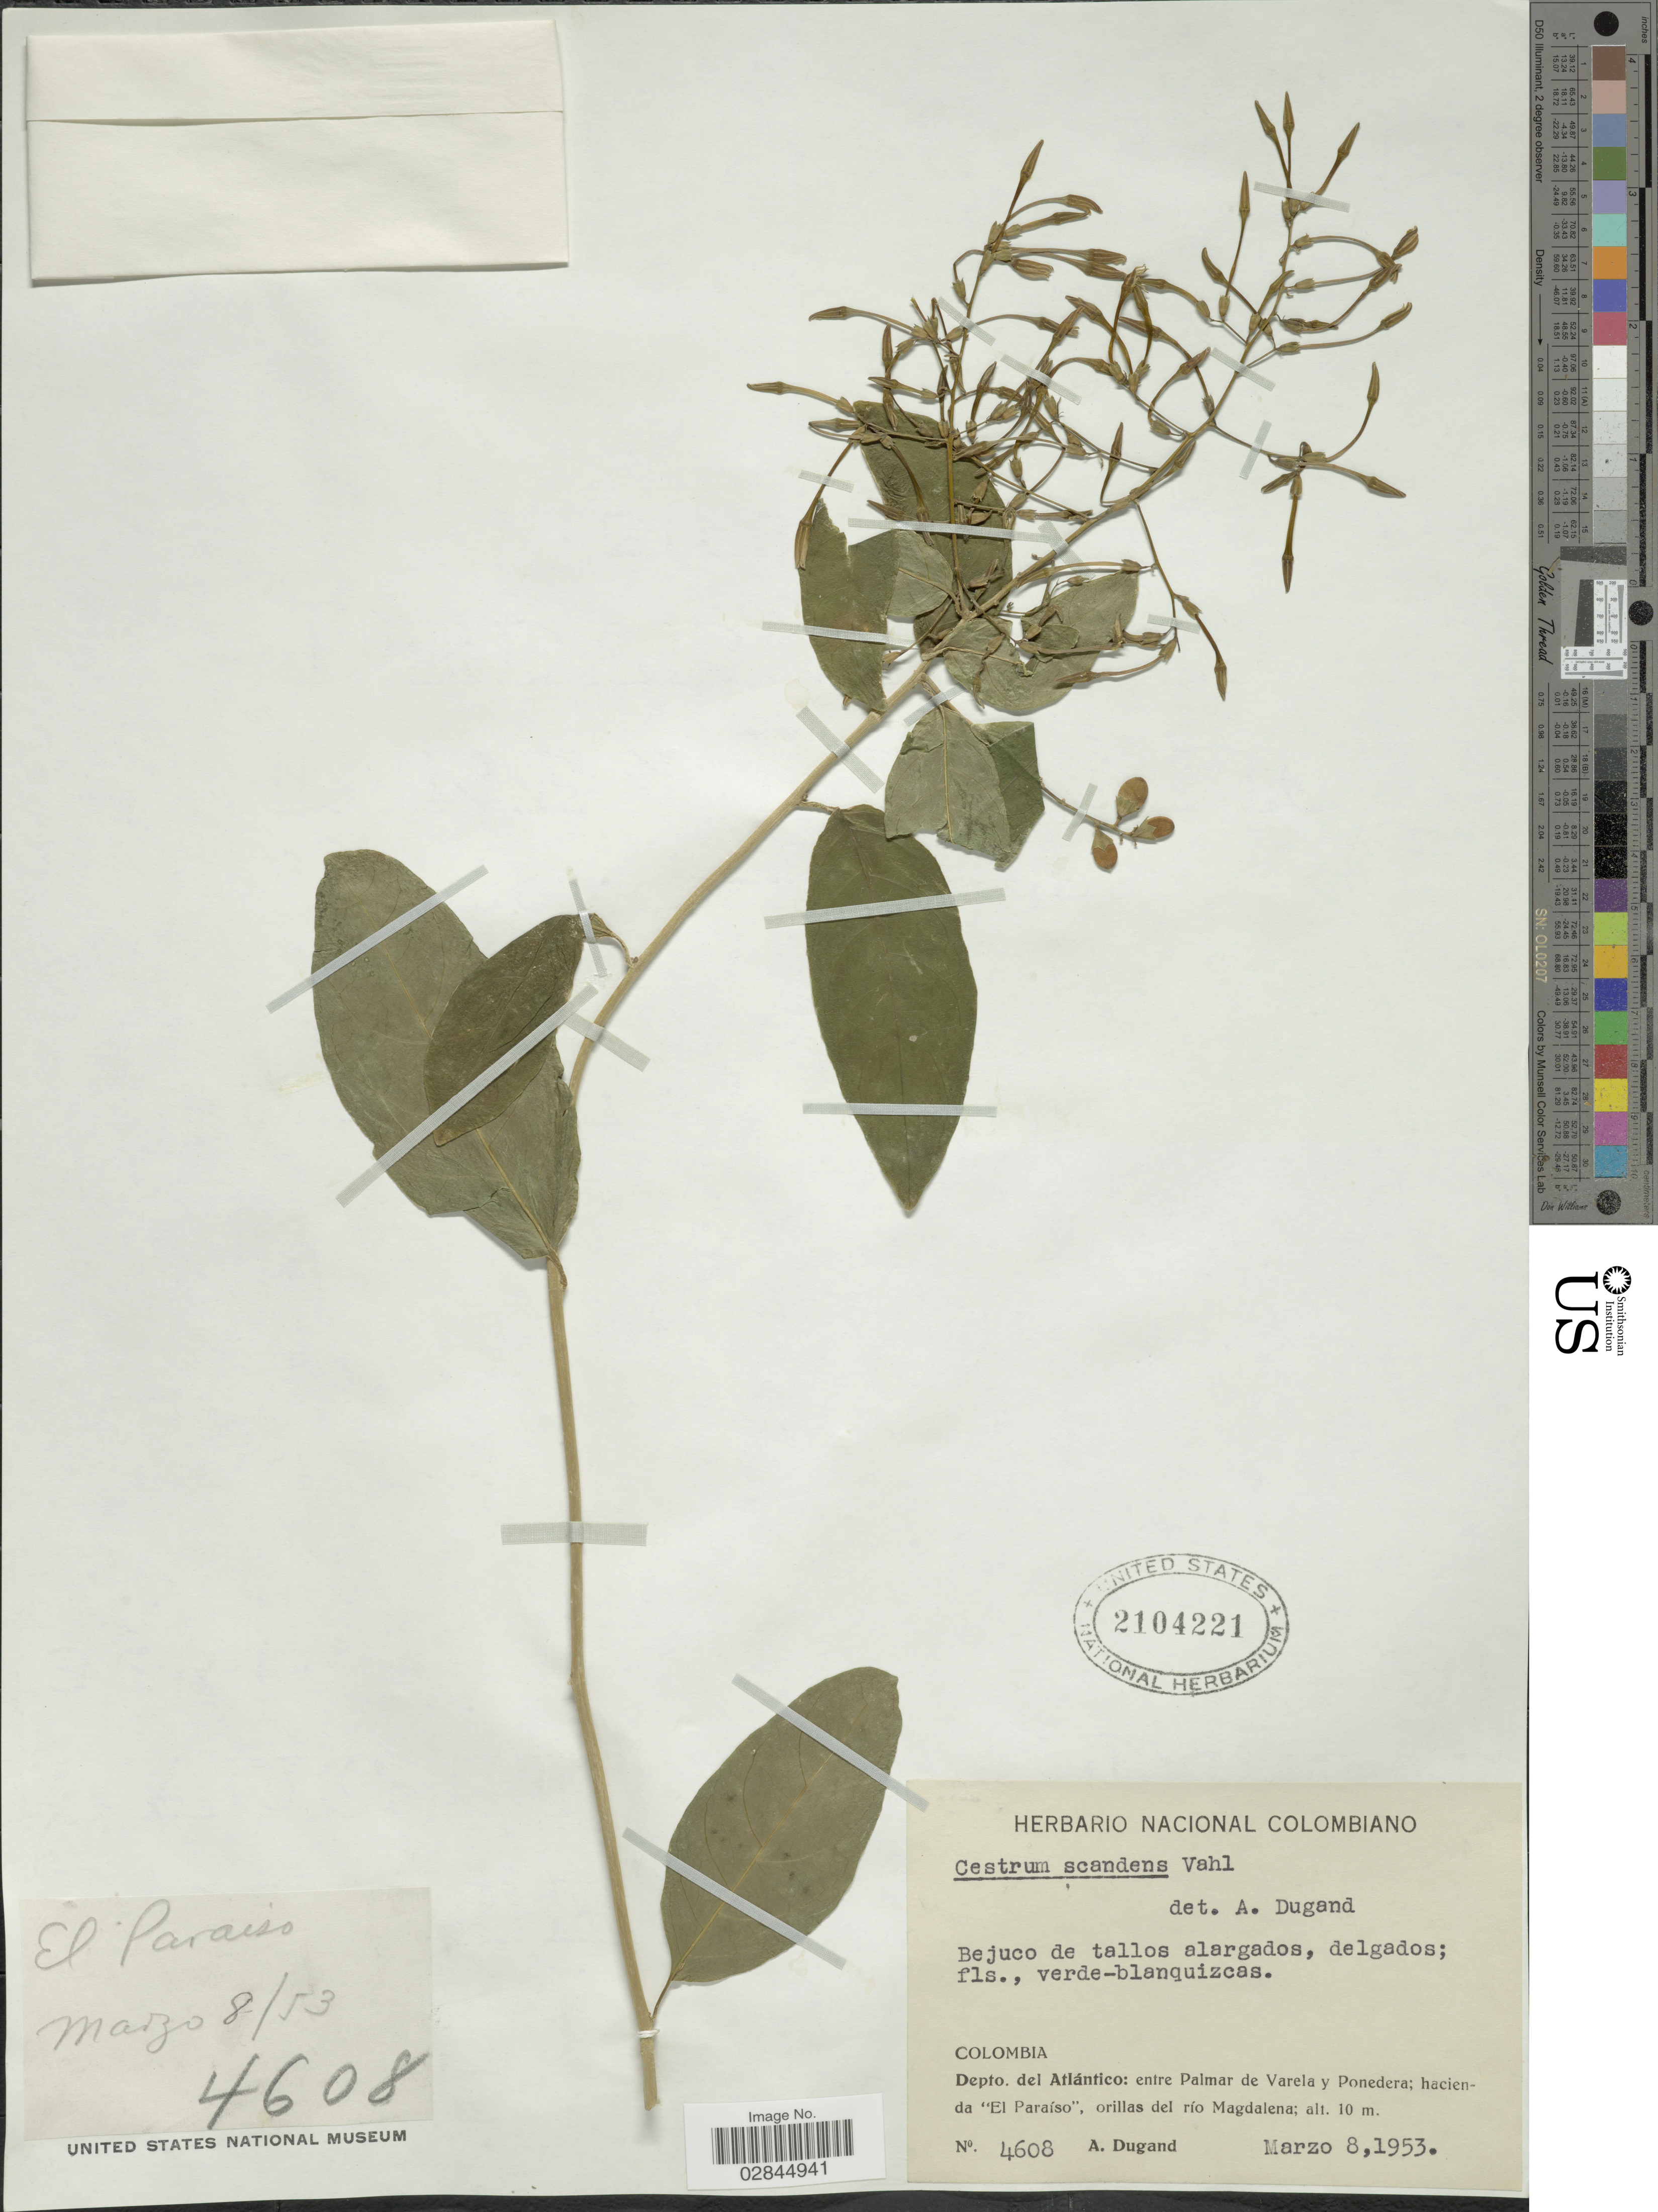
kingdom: Plantae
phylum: Tracheophyta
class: Magnoliopsida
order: Solanales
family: Solanaceae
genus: Cestrum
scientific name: Cestrum scandens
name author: Vahl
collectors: A. Dugand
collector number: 4608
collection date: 1953-03-08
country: Colombia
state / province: Atlántico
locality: Depto. del Atlántico: entre Palmar de Varela y Ponedera; hacienda "El Paraíso", orillas del río Magdalena.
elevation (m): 10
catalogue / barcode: US 2104221